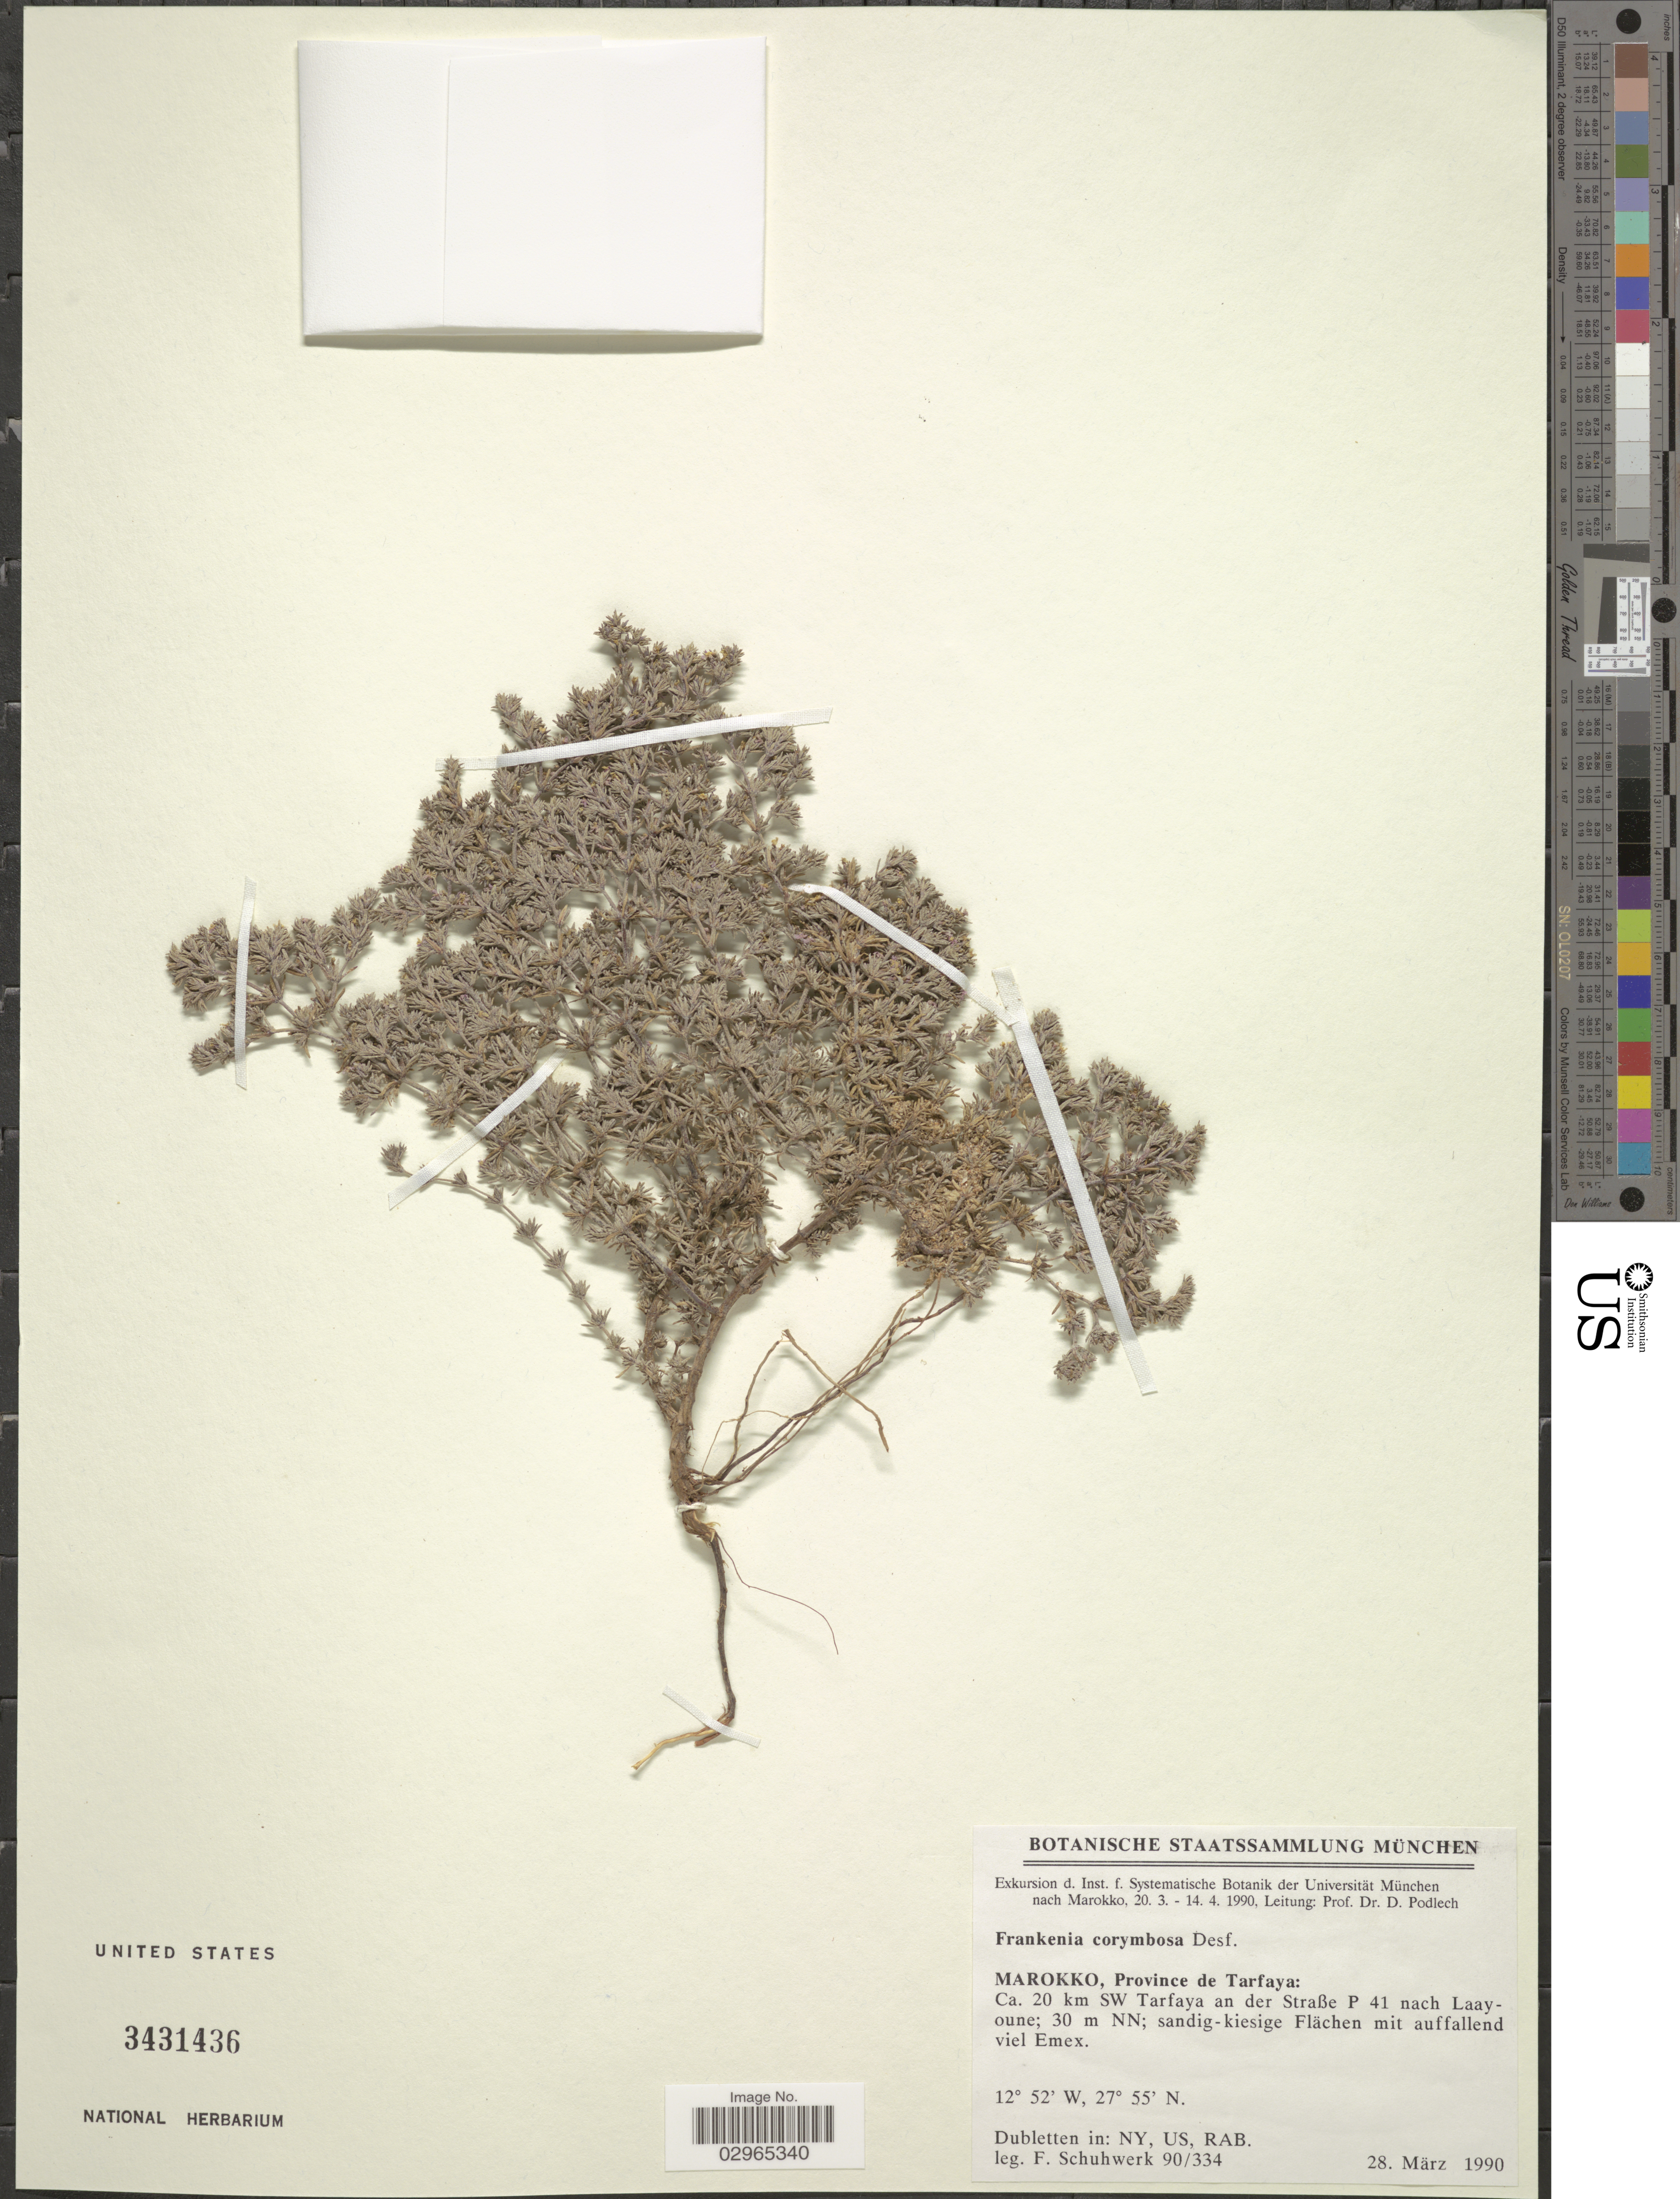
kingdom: Plantae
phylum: Tracheophyta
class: Magnoliopsida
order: Caryophyllales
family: Frankeniaceae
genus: Frankenia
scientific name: Frankenia corymbosa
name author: Desf.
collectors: Schuhwerk, F.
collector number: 90/334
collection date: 1990-03-28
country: Morocco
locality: Province de Tarfaya: Ca. 20 km SW Tarfaya an der Straße P 41 nach Laay-oune; 30 m NN; sandig-kiesige Flächen mit auffallend viel Emex.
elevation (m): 30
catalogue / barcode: US 3431436